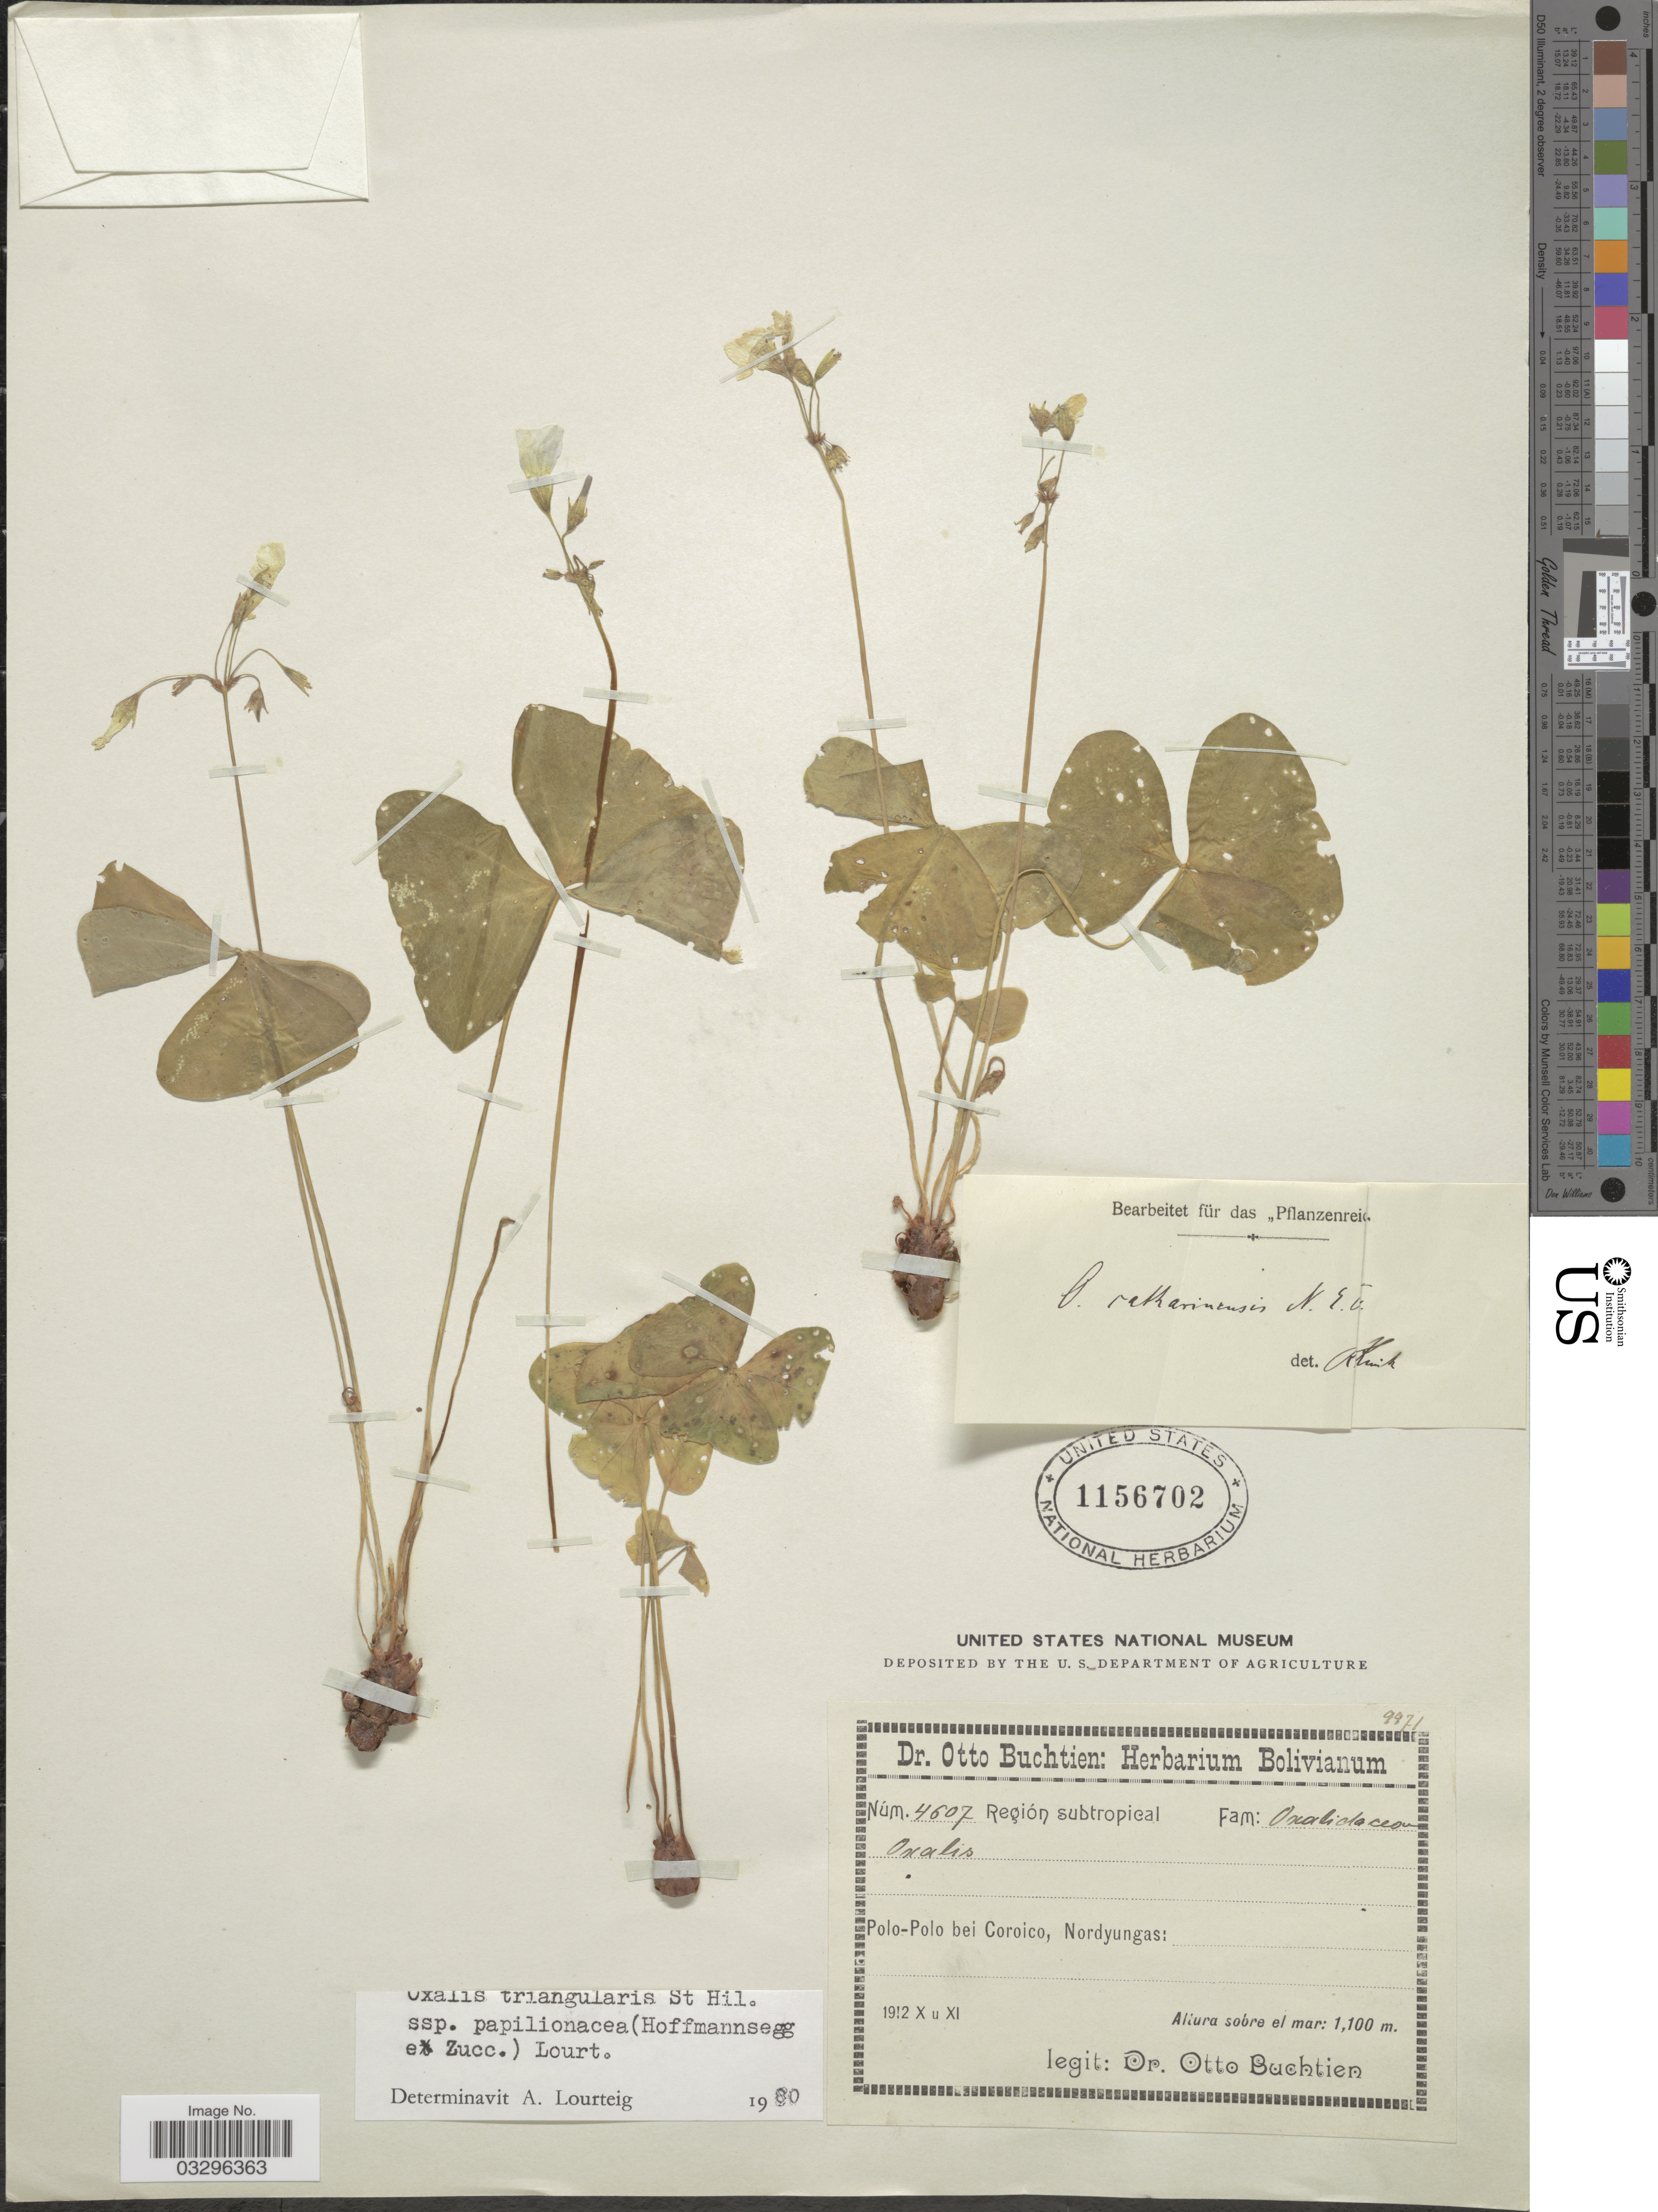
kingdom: Plantae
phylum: Tracheophyta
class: Magnoliopsida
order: Oxalidales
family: Oxalidaceae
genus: Oxalis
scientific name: Oxalis triangularis subsp. papilionacea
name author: (Hoffmanns. ex Zucc.) Lourteig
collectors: O. Buchtien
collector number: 4607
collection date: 1912-10/1912-11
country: Bolivia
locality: Polo-Polo bei Coroico, Nordyungas.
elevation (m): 1100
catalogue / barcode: US 1156702